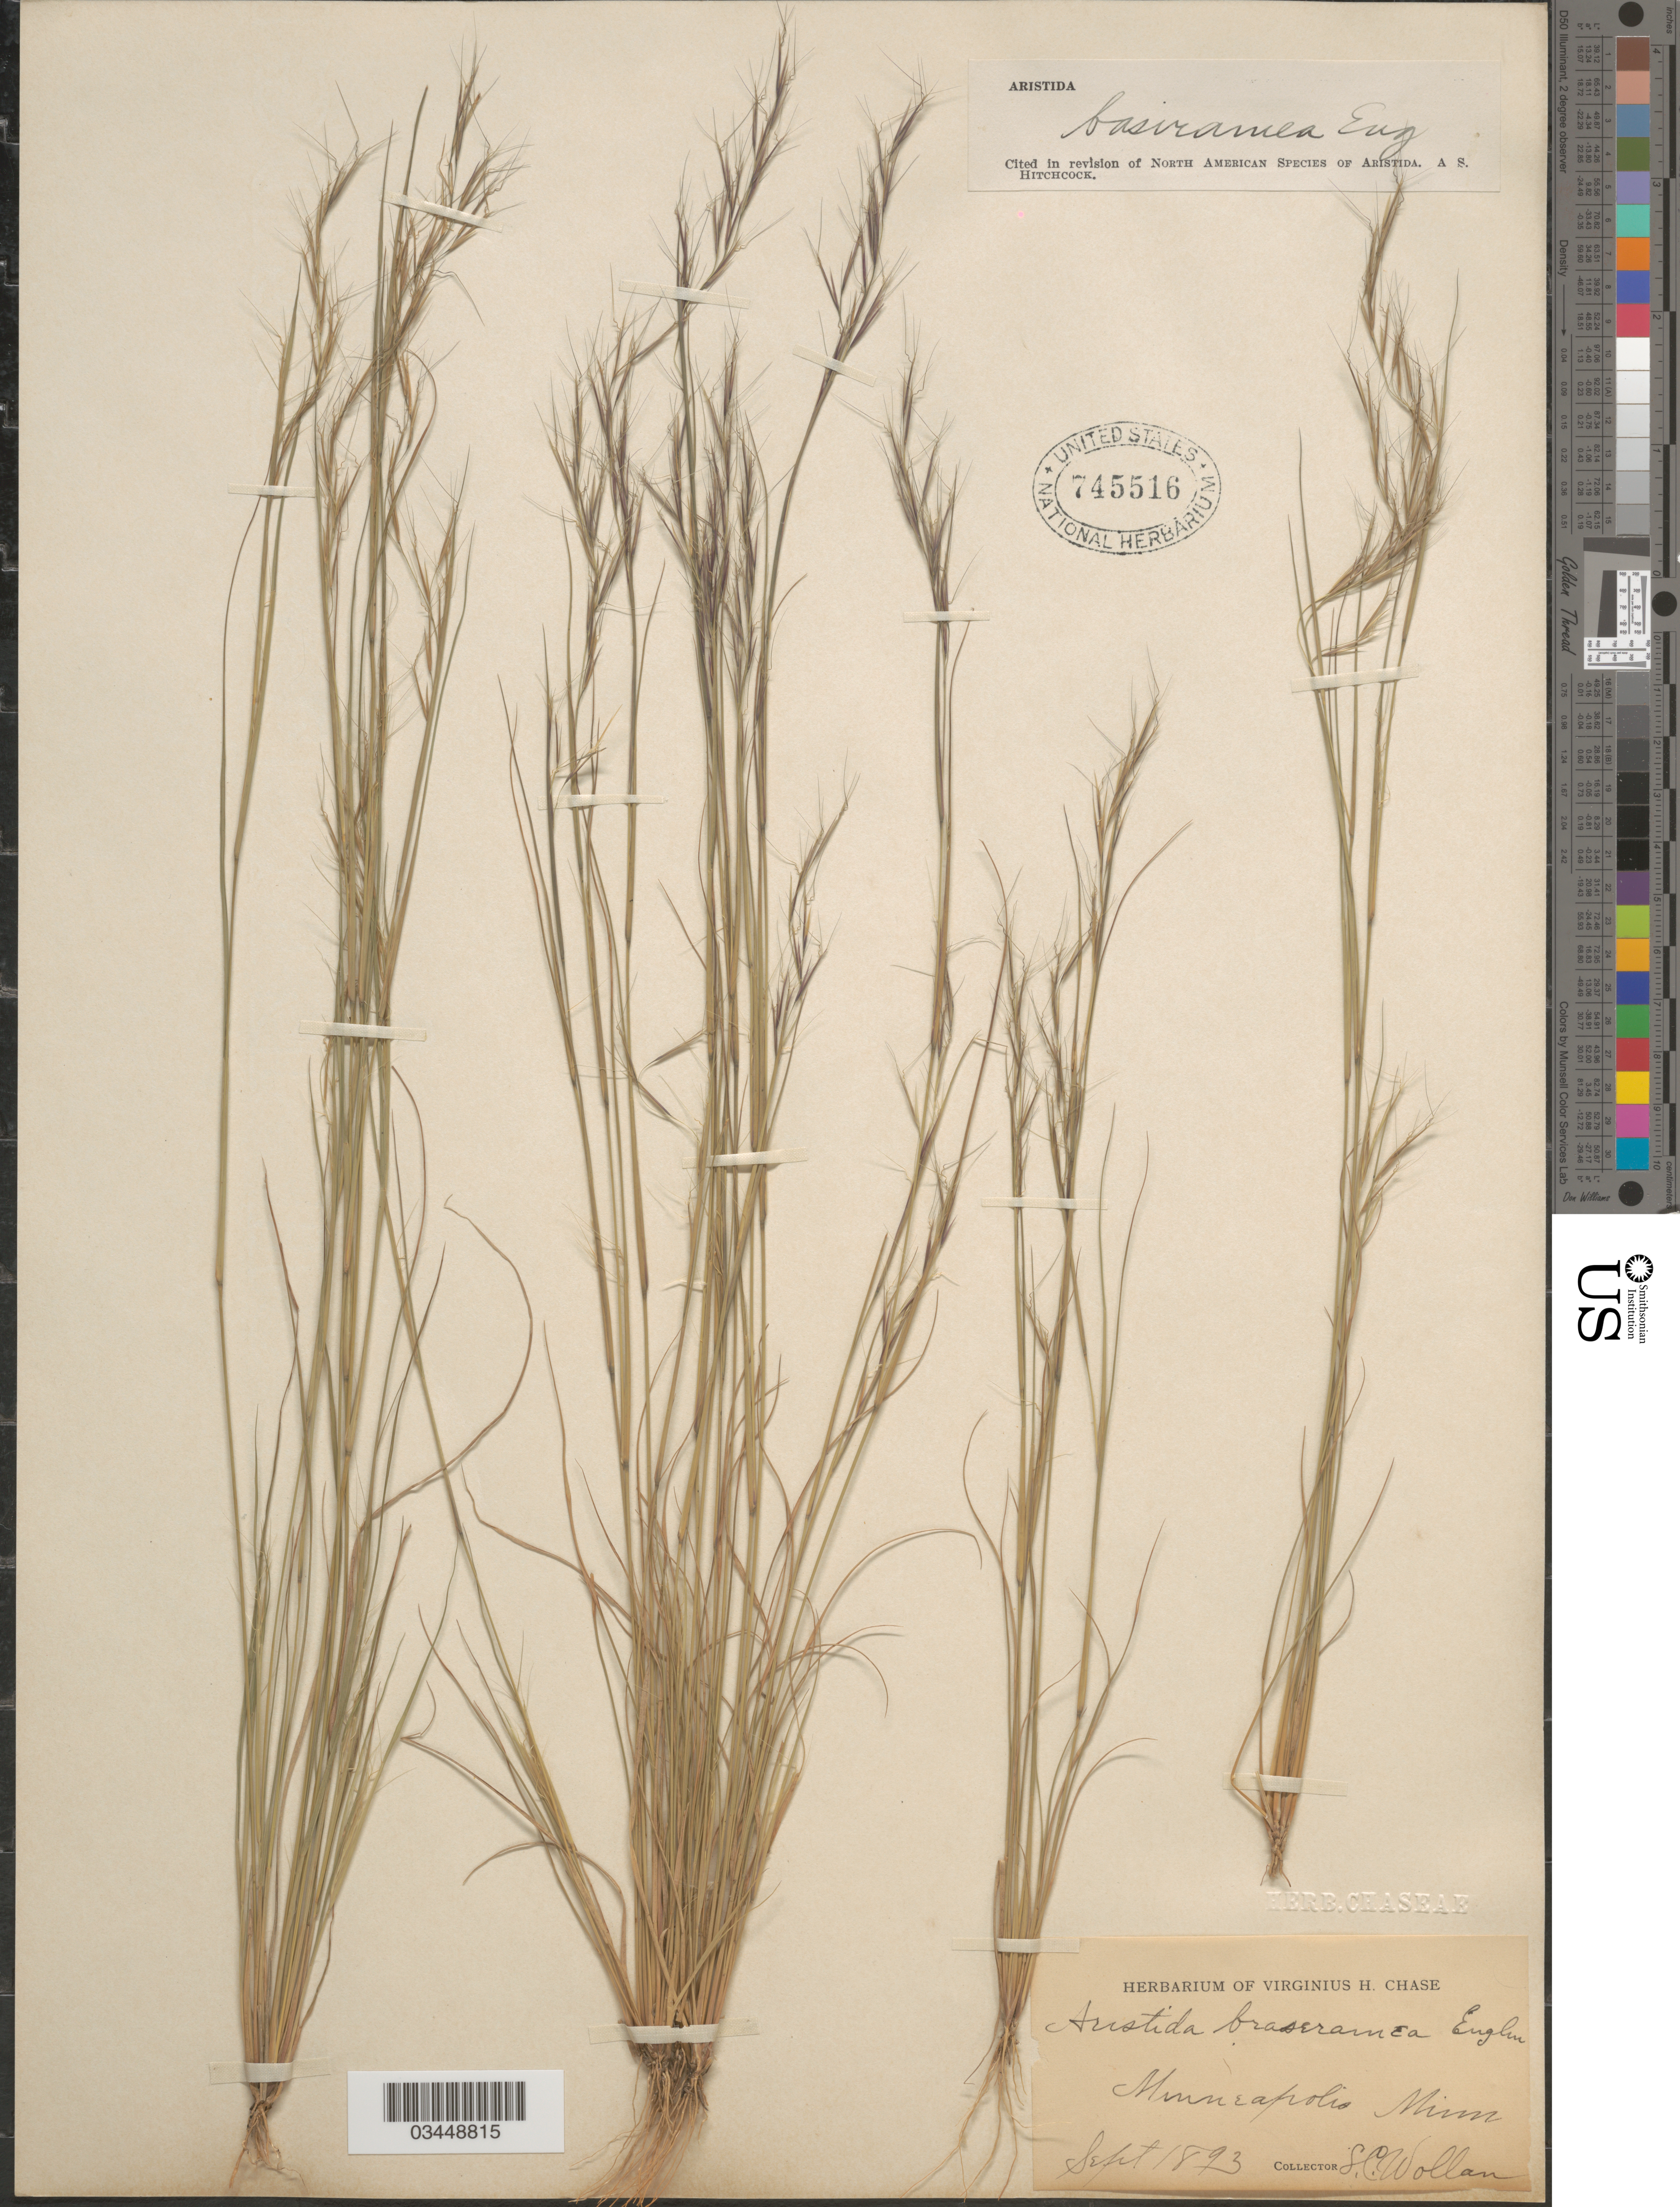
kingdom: Plantae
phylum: Tracheophyta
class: Liliopsida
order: Poales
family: Poaceae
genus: Aristida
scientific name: Aristida basiramea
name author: Engelm. ex Vasey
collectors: T. Wollan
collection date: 1893-09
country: United States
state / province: Minnesota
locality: Minneapolis.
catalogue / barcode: US 745516